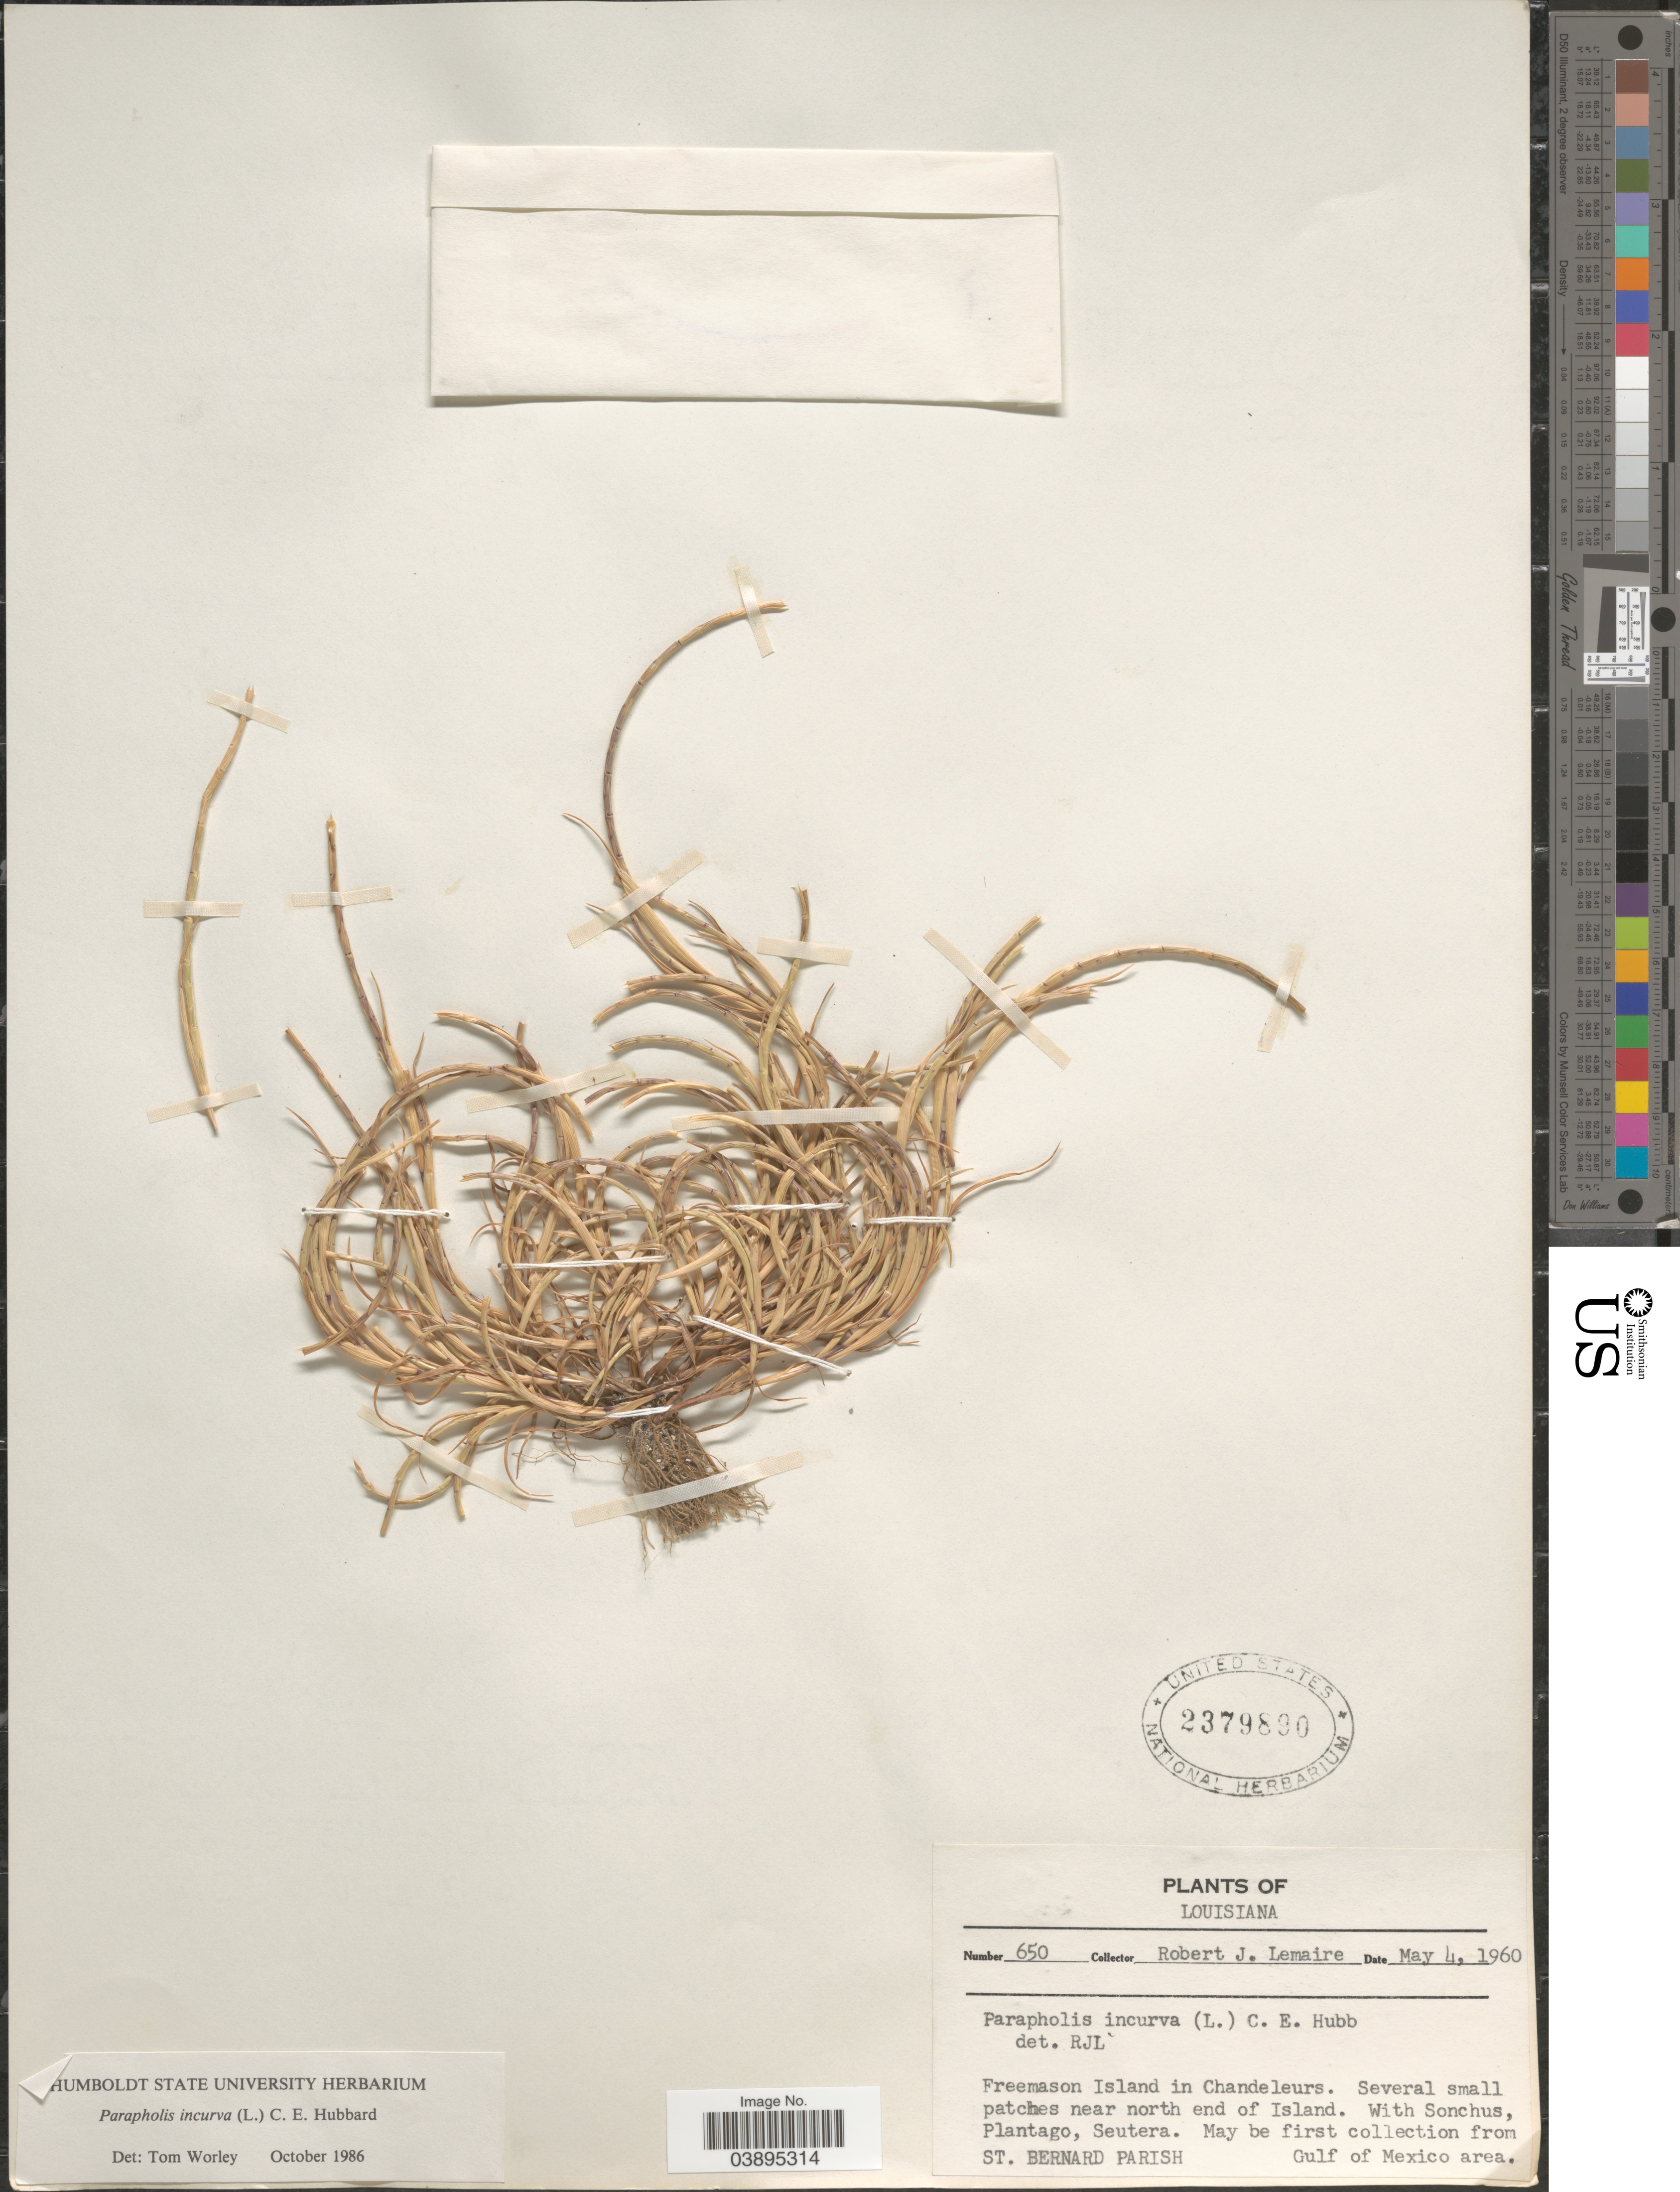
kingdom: Plantae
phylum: Tracheophyta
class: Liliopsida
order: Poales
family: Poaceae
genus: Parapholis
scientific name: Parapholis incurva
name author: (L.) C.E. Hubb.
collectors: R. J. Lemaire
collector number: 650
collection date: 1960-05-04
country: United States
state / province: Louisiana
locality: Freemason Island in Chandeleurs. Near north end of Island. St. Bernard Parish. Gulf of Mexico area.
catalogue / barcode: US 2379890